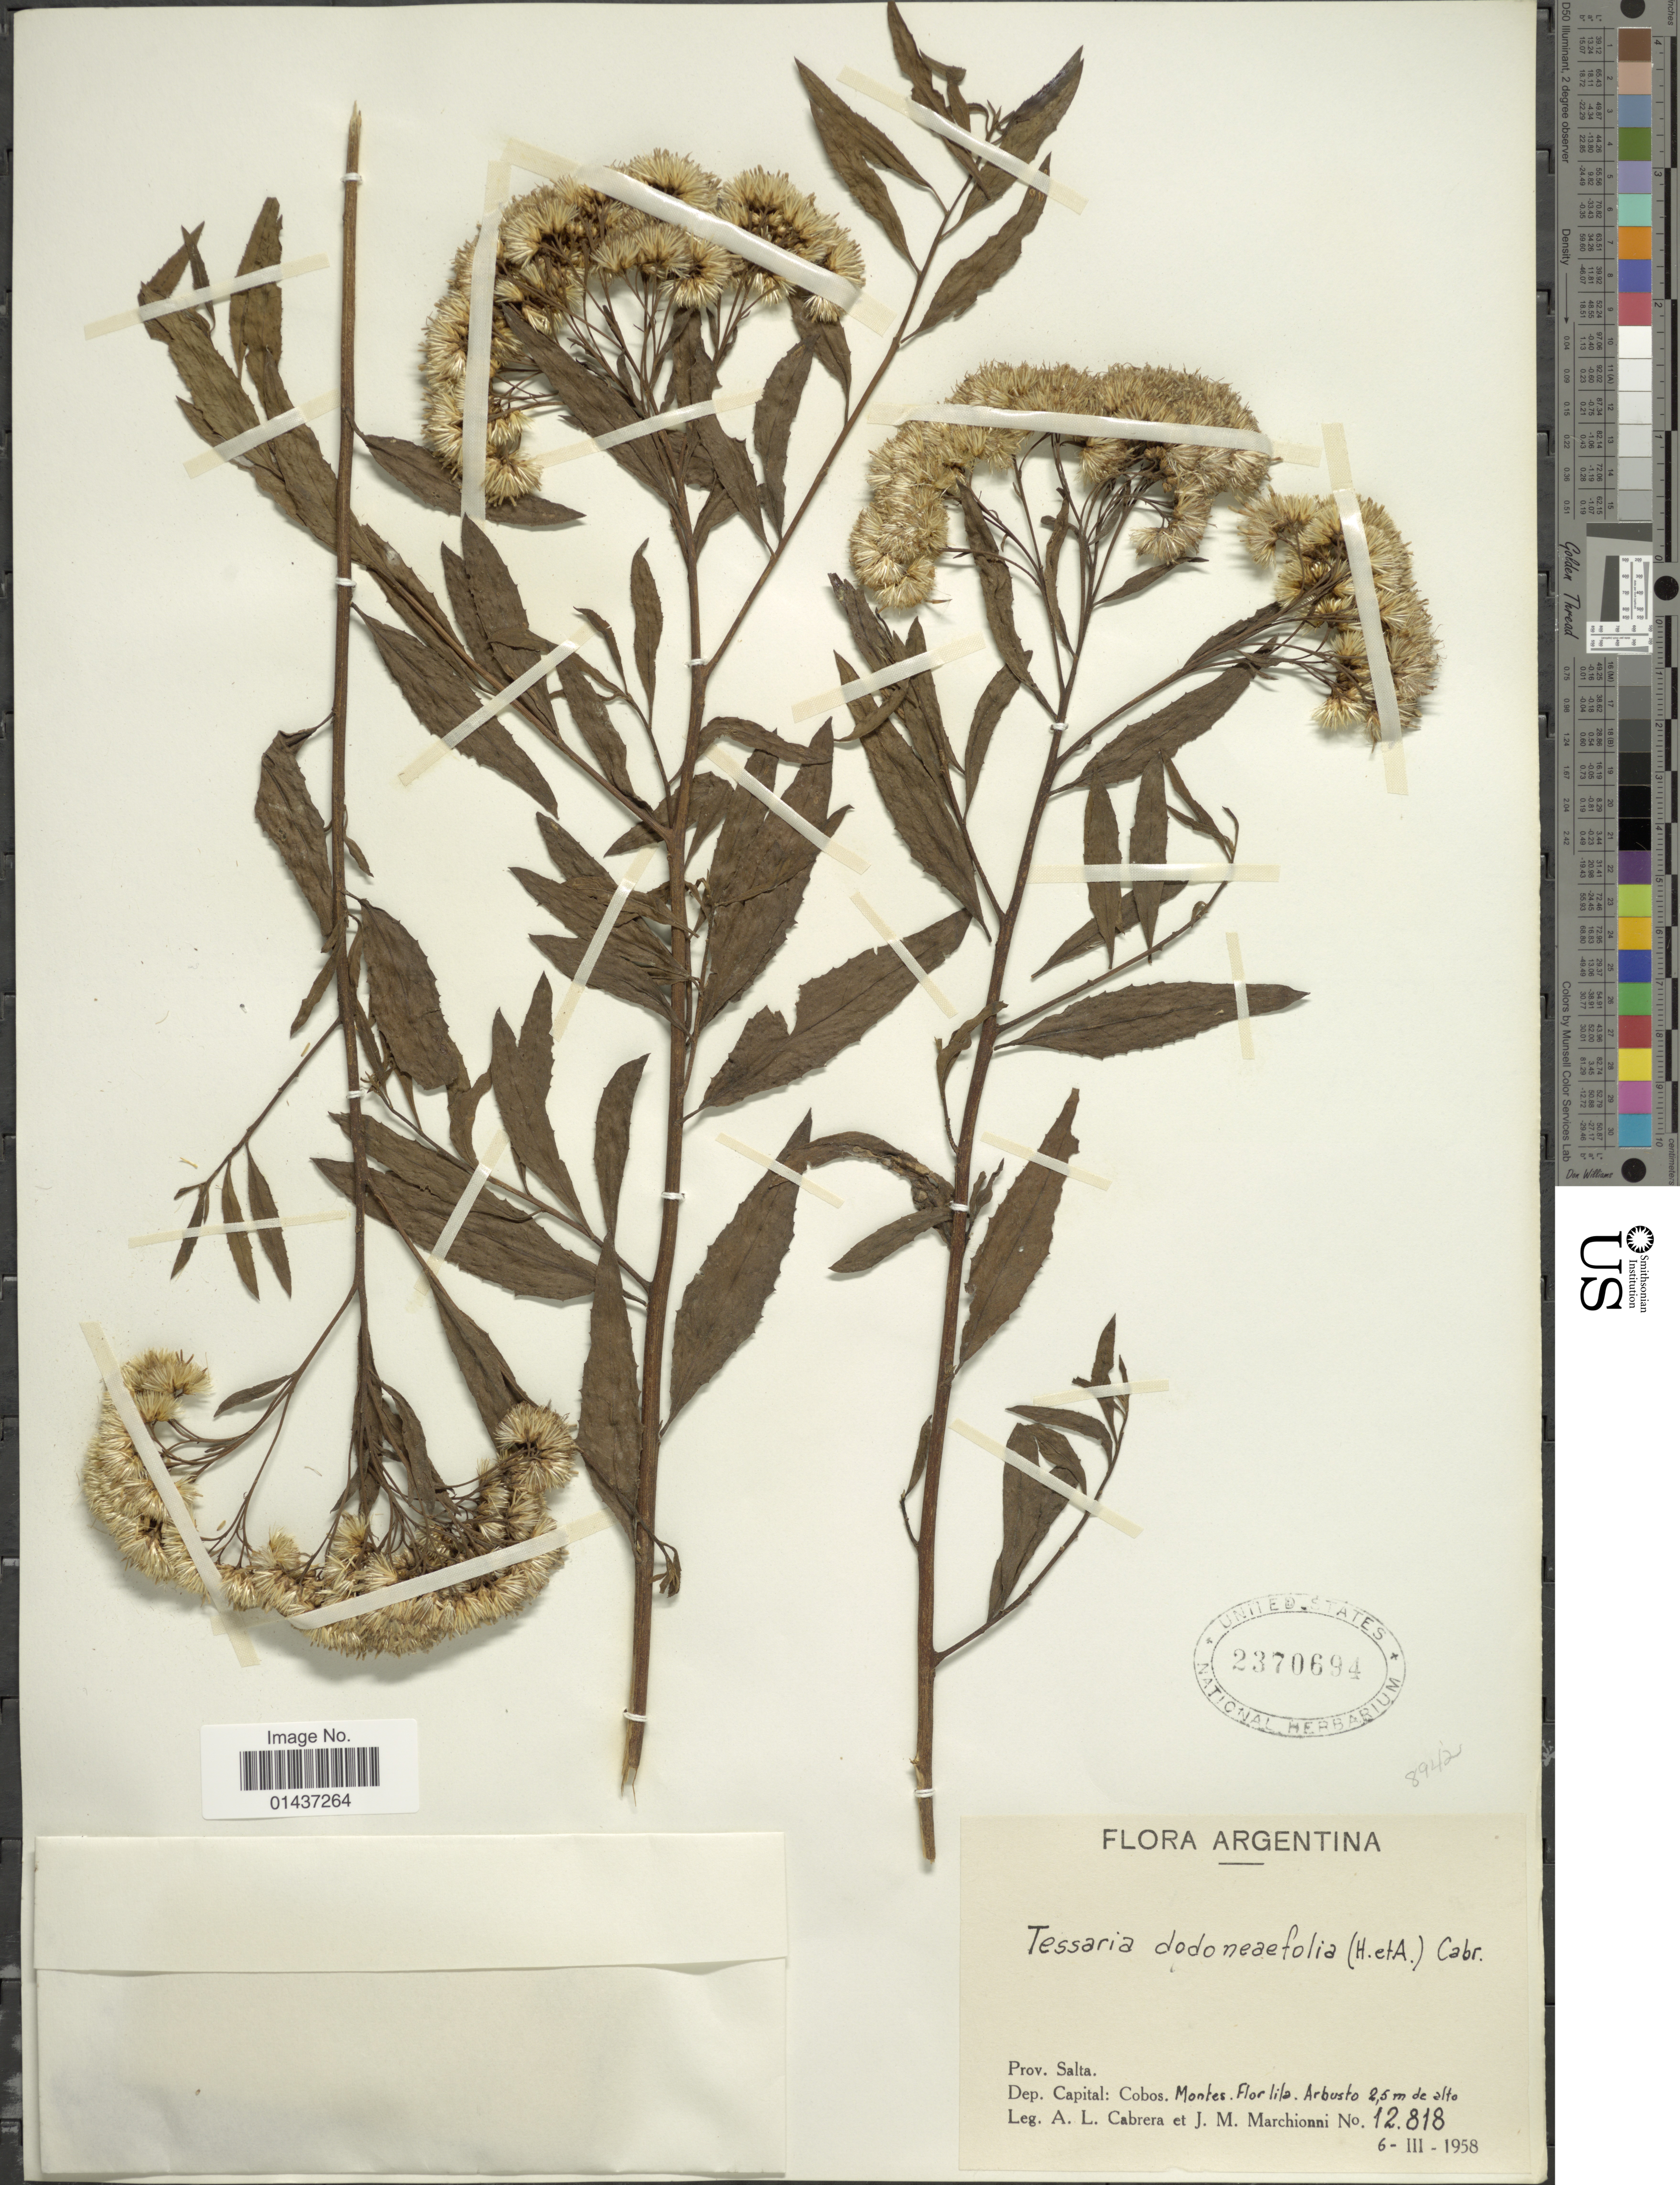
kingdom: Plantae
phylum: Tracheophyta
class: Magnoliopsida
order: Asterales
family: Asteraceae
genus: Tessaria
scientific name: Tessaria dodoneifolia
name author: (Hook. & Arn.) Cabrera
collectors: A. L. Cabrera & J. Marchionni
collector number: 12818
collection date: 1958-03-06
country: Argentina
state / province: Salta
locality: Dep. Capital: Cobos. Montes. Flor lila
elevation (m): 2.5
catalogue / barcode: US 2370694